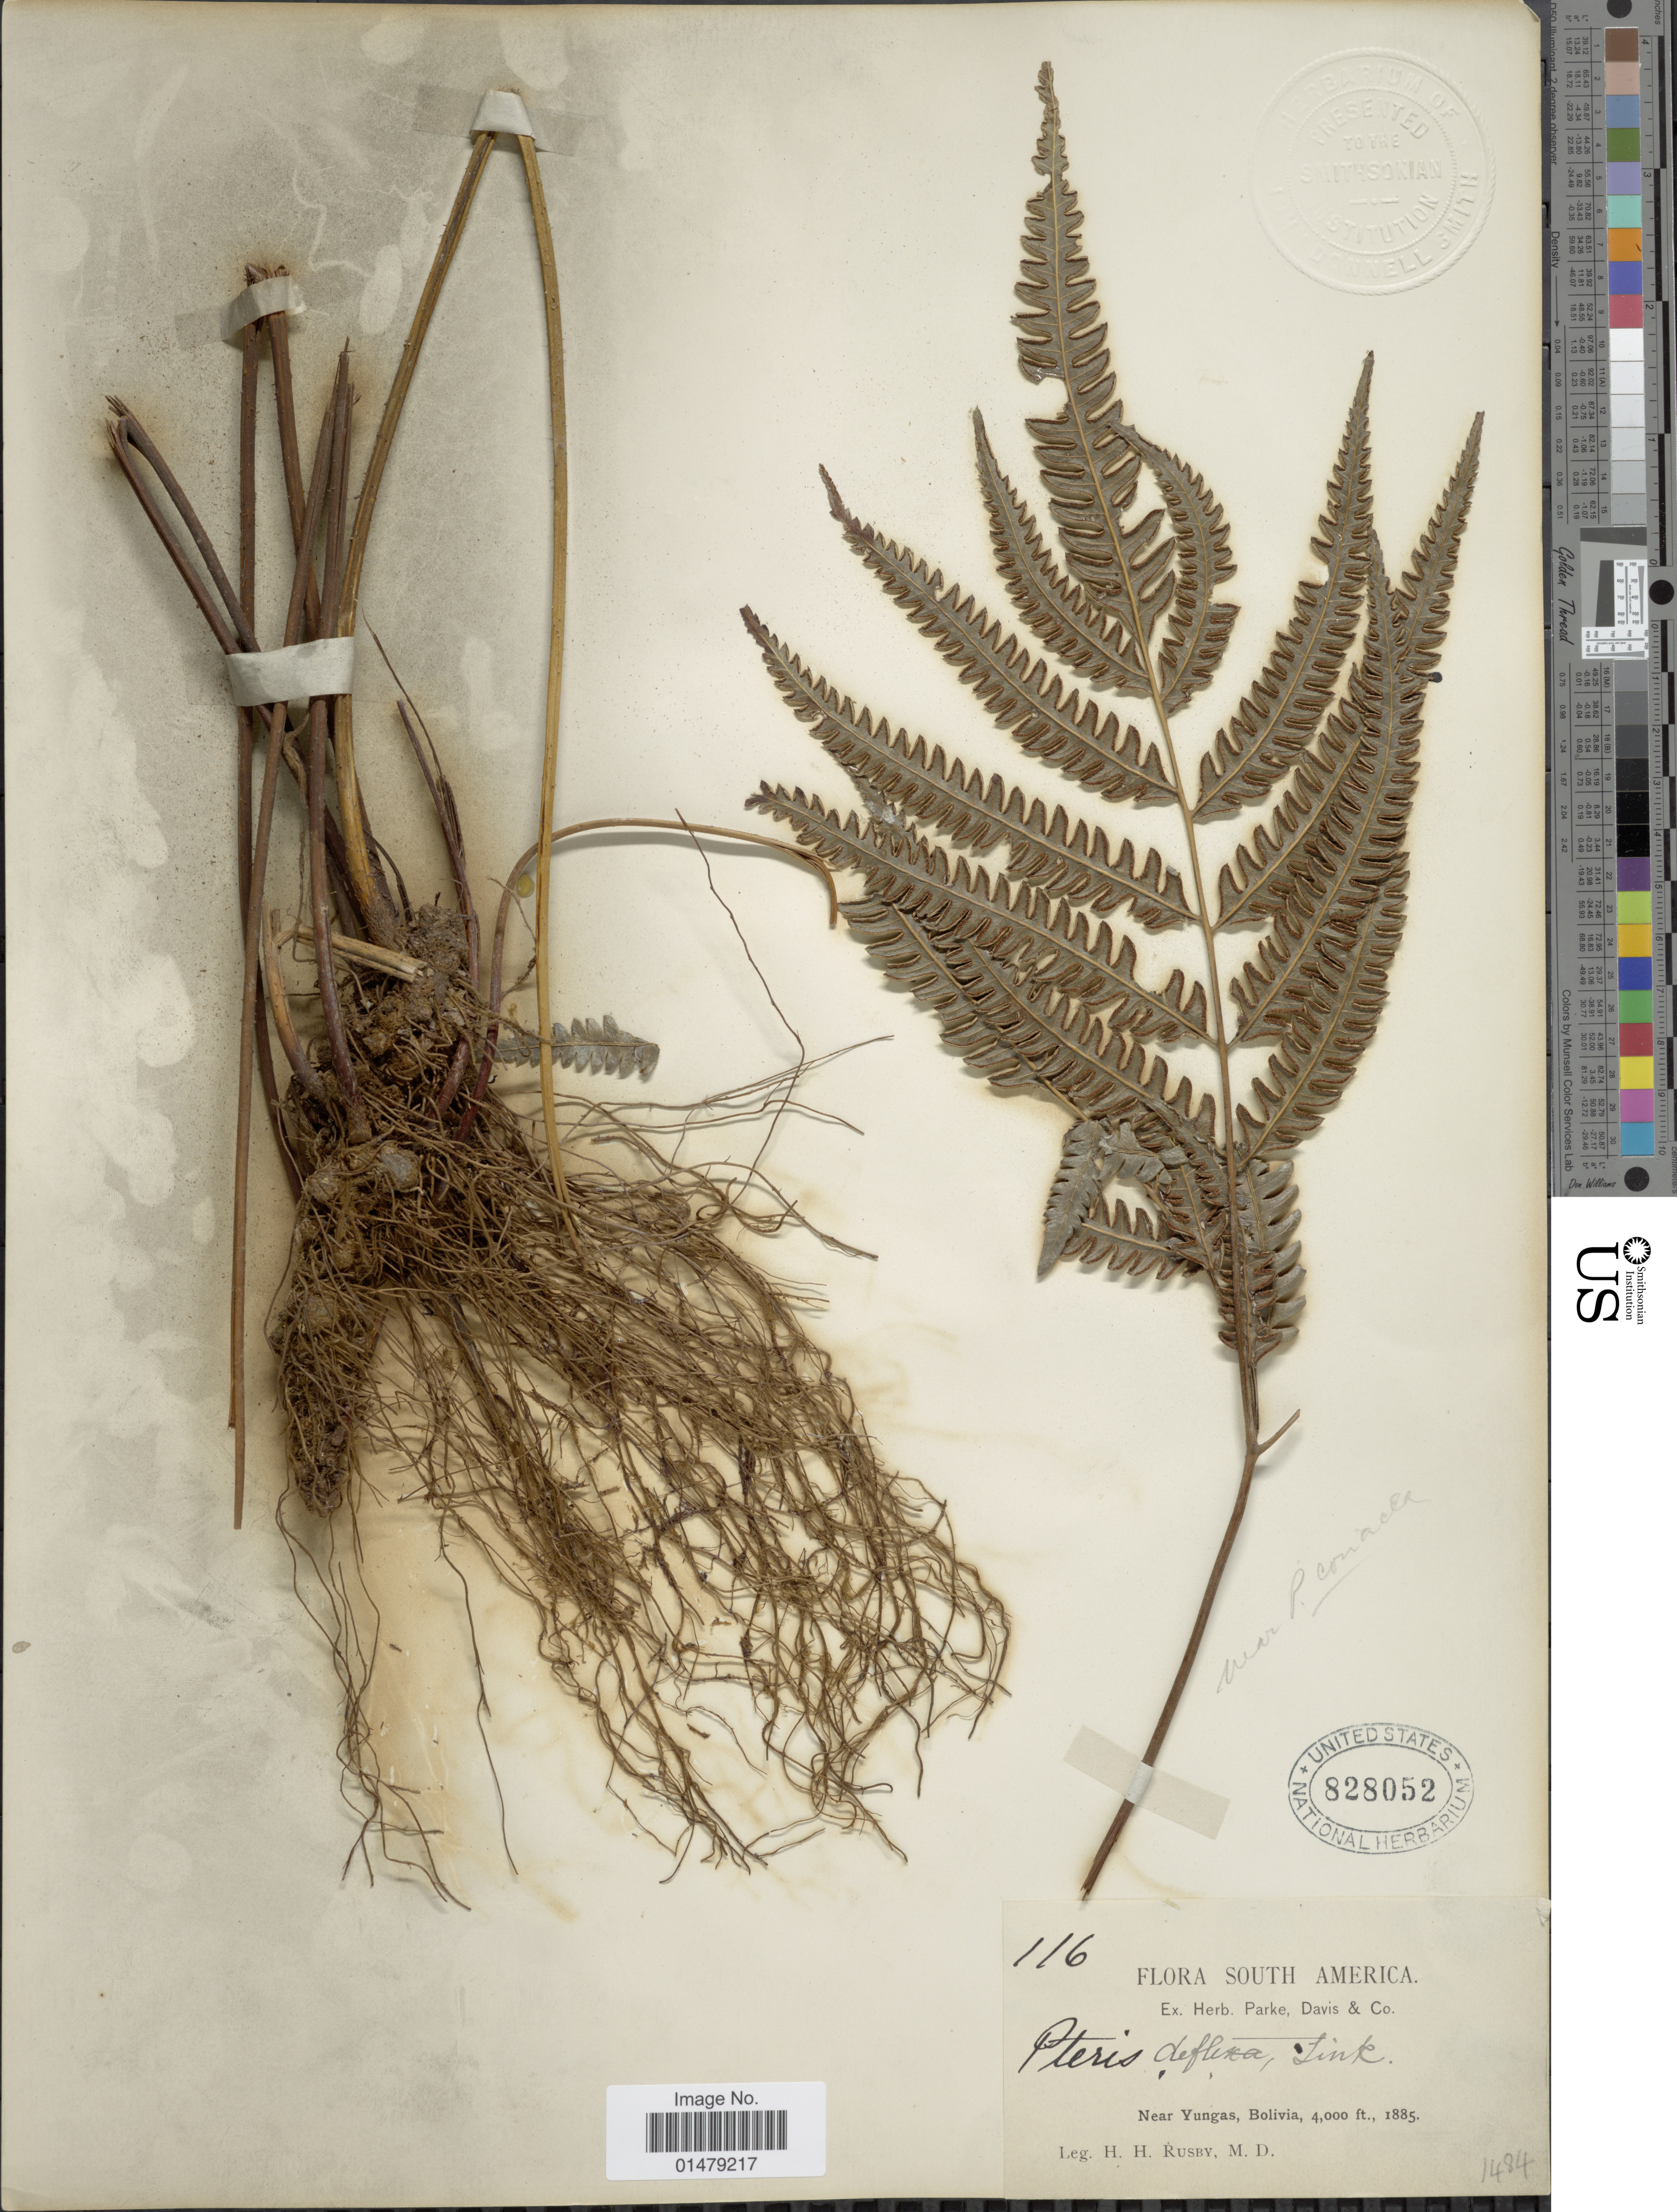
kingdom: Plantae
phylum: Tracheophyta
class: Polypodiopsida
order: Polypodiales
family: Pteridaceae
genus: Pteris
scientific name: Pteris deflexa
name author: Link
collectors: H. H. Rusby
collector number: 116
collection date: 1885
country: Bolivia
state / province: La Paz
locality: Near Yungas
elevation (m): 1219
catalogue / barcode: US 3357438